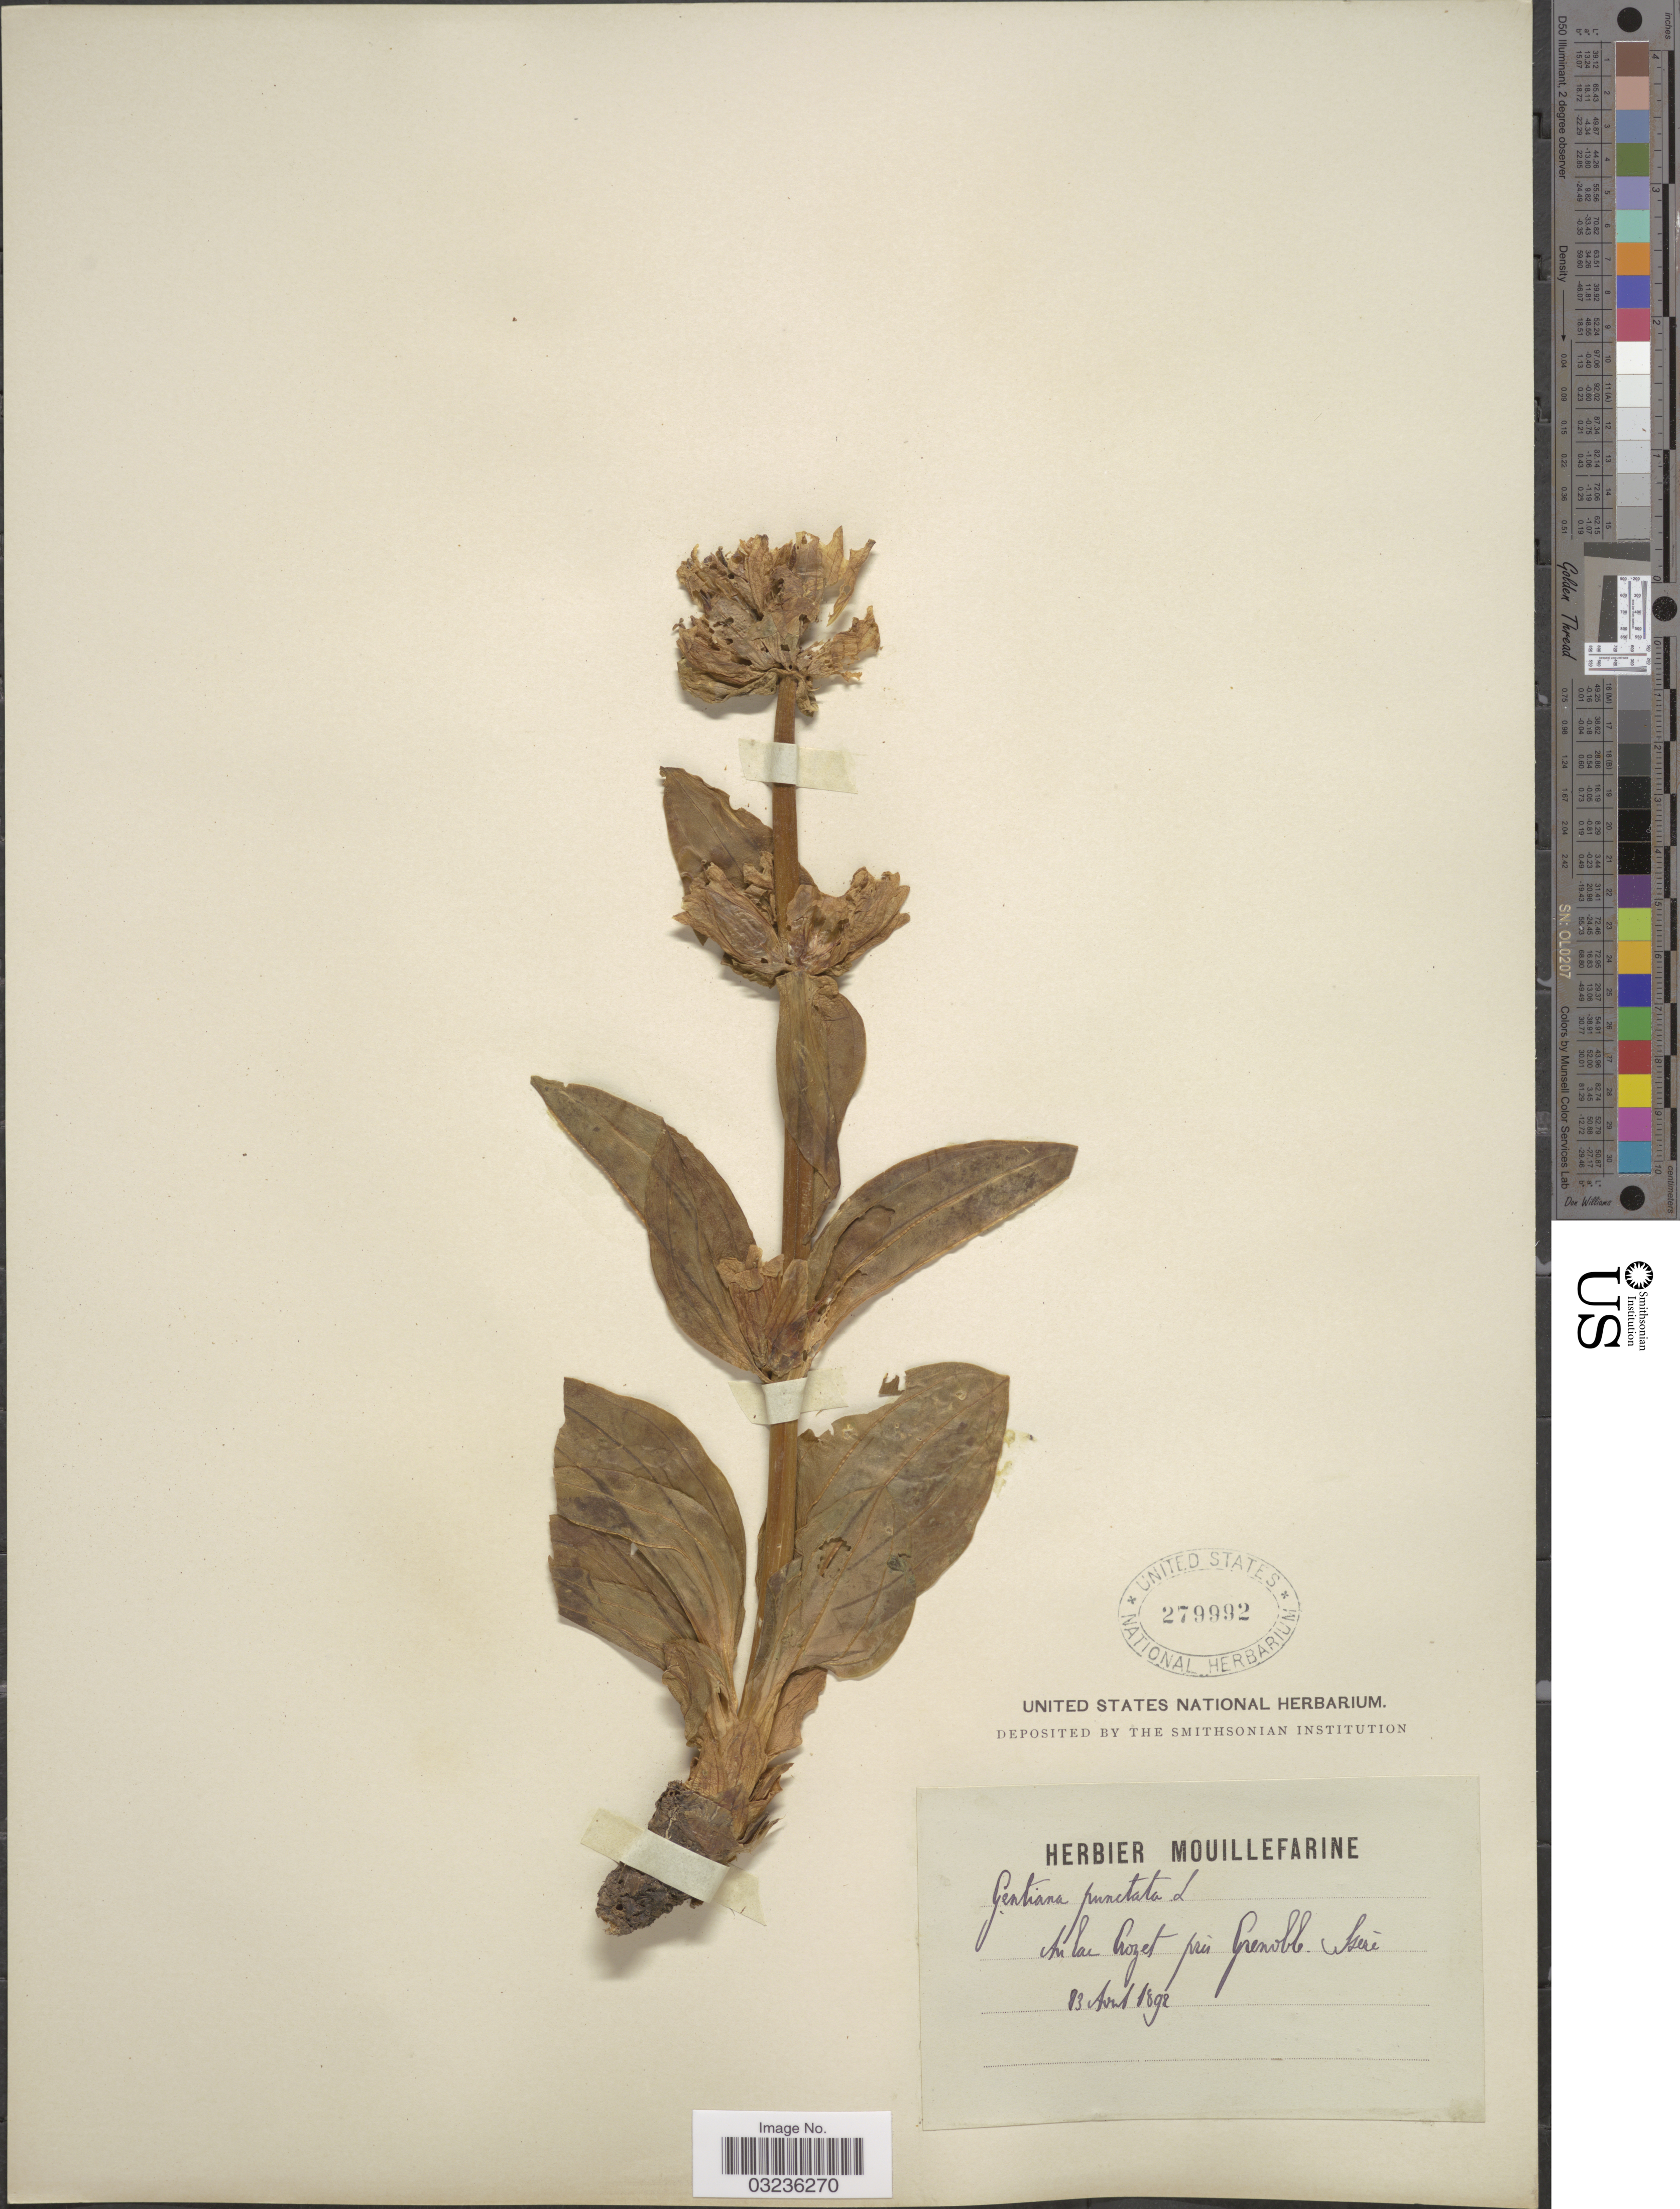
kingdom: Plantae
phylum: Tracheophyta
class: Magnoliopsida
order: Gentianales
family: Gentianaceae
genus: Gentiana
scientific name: Gentiana punctata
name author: L.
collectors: ex herb. Mouillefarine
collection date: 1892-08-13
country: France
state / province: Auvergne-Rhône-Alpes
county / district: Isère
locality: Au lac Crozet près Grenobb, Iseré.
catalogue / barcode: US 279992